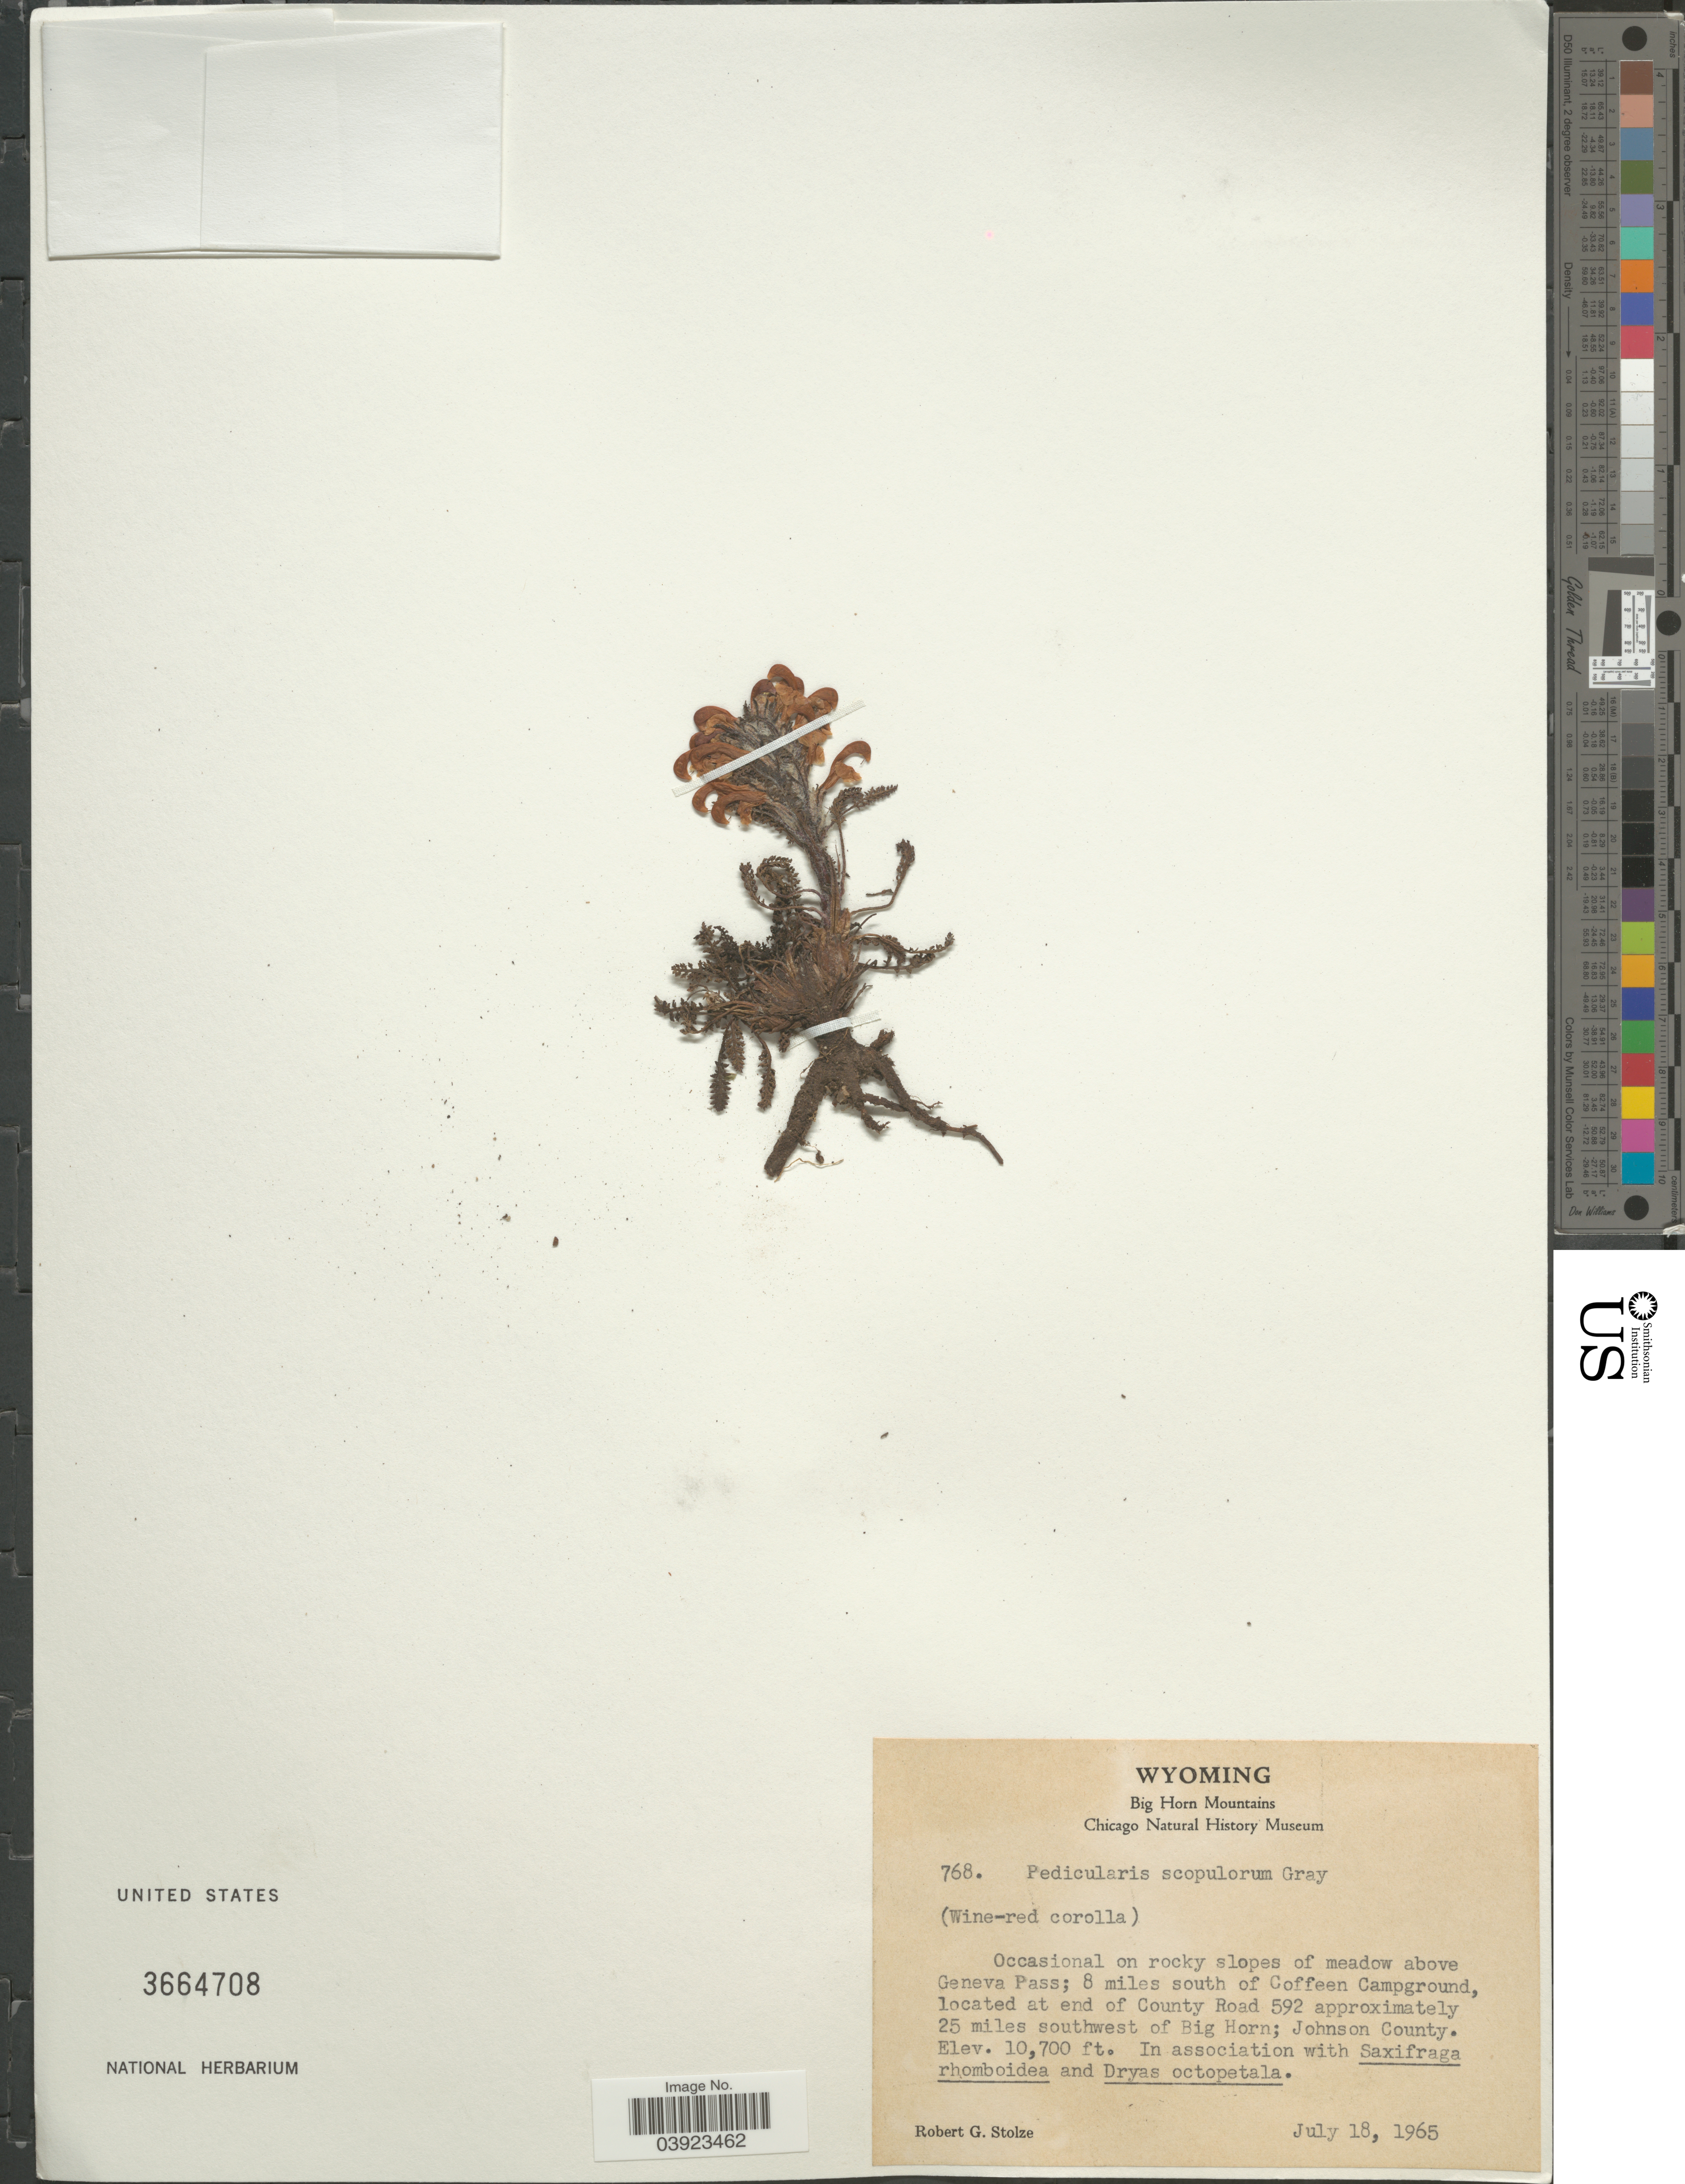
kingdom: Plantae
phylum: Tracheophyta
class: Magnoliopsida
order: Lamiales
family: Orobanchaceae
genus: Pedicularis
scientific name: Pedicularis scopulorum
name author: A. Gray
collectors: R. G. Stolze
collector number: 768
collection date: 1965-07-18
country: United States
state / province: Wyoming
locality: Big Horn Mountains. On rocky slopes of meadow above Geneva Pass; 8 miles south of Coffeen Campground, located at end of County Road 592 approximately 25 miles southwest of Big Horn; Johnson County.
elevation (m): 3261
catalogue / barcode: US 3664708